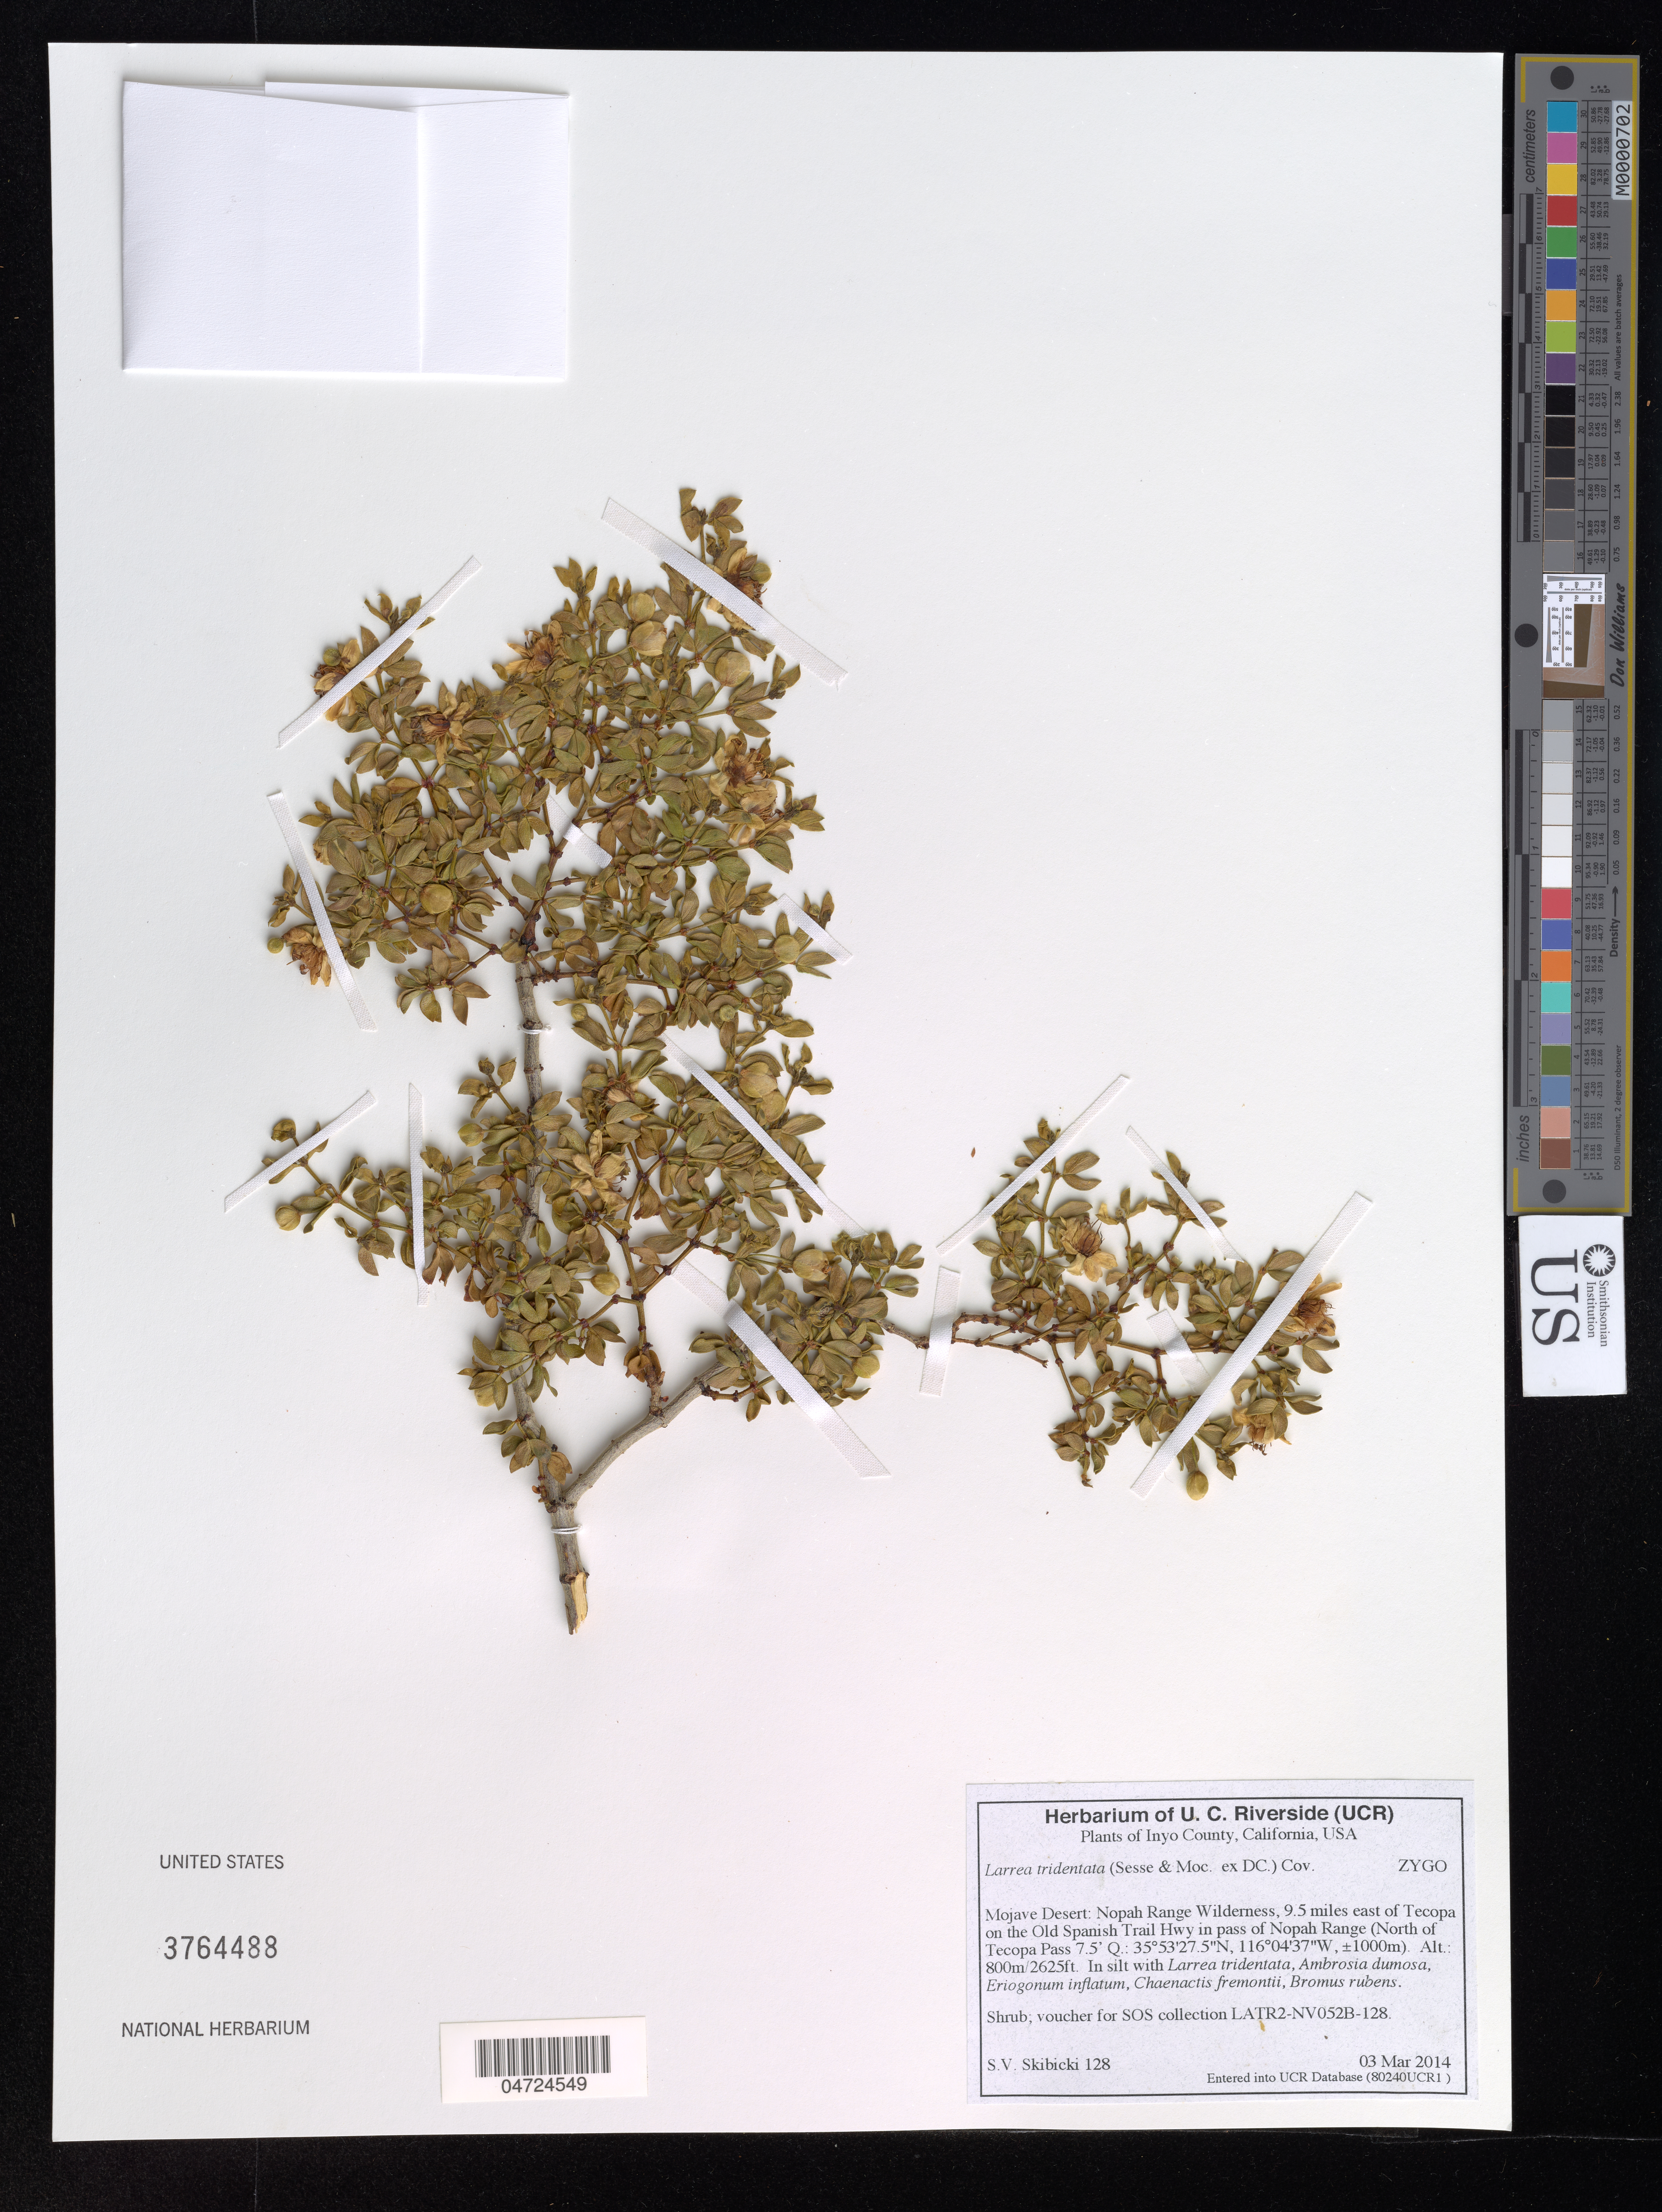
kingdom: Plantae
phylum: Tracheophyta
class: Magnoliopsida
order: Zygophyllales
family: Zygophyllaceae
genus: Larrea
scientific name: Larrea tridentata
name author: (Sessé & Moc. ex DC.) Coville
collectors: S. Skibicki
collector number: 128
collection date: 2014-03-03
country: United States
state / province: California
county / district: Inyo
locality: Inyo County. Mojave Desert: Nopah Range Wilderness, 9.5 miles east of Tecopa on the Old Spanish Trail Hwy in pass of Nopah Range (North of Tecopa Pass 7.5' Q.).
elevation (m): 800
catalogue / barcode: US 3764488